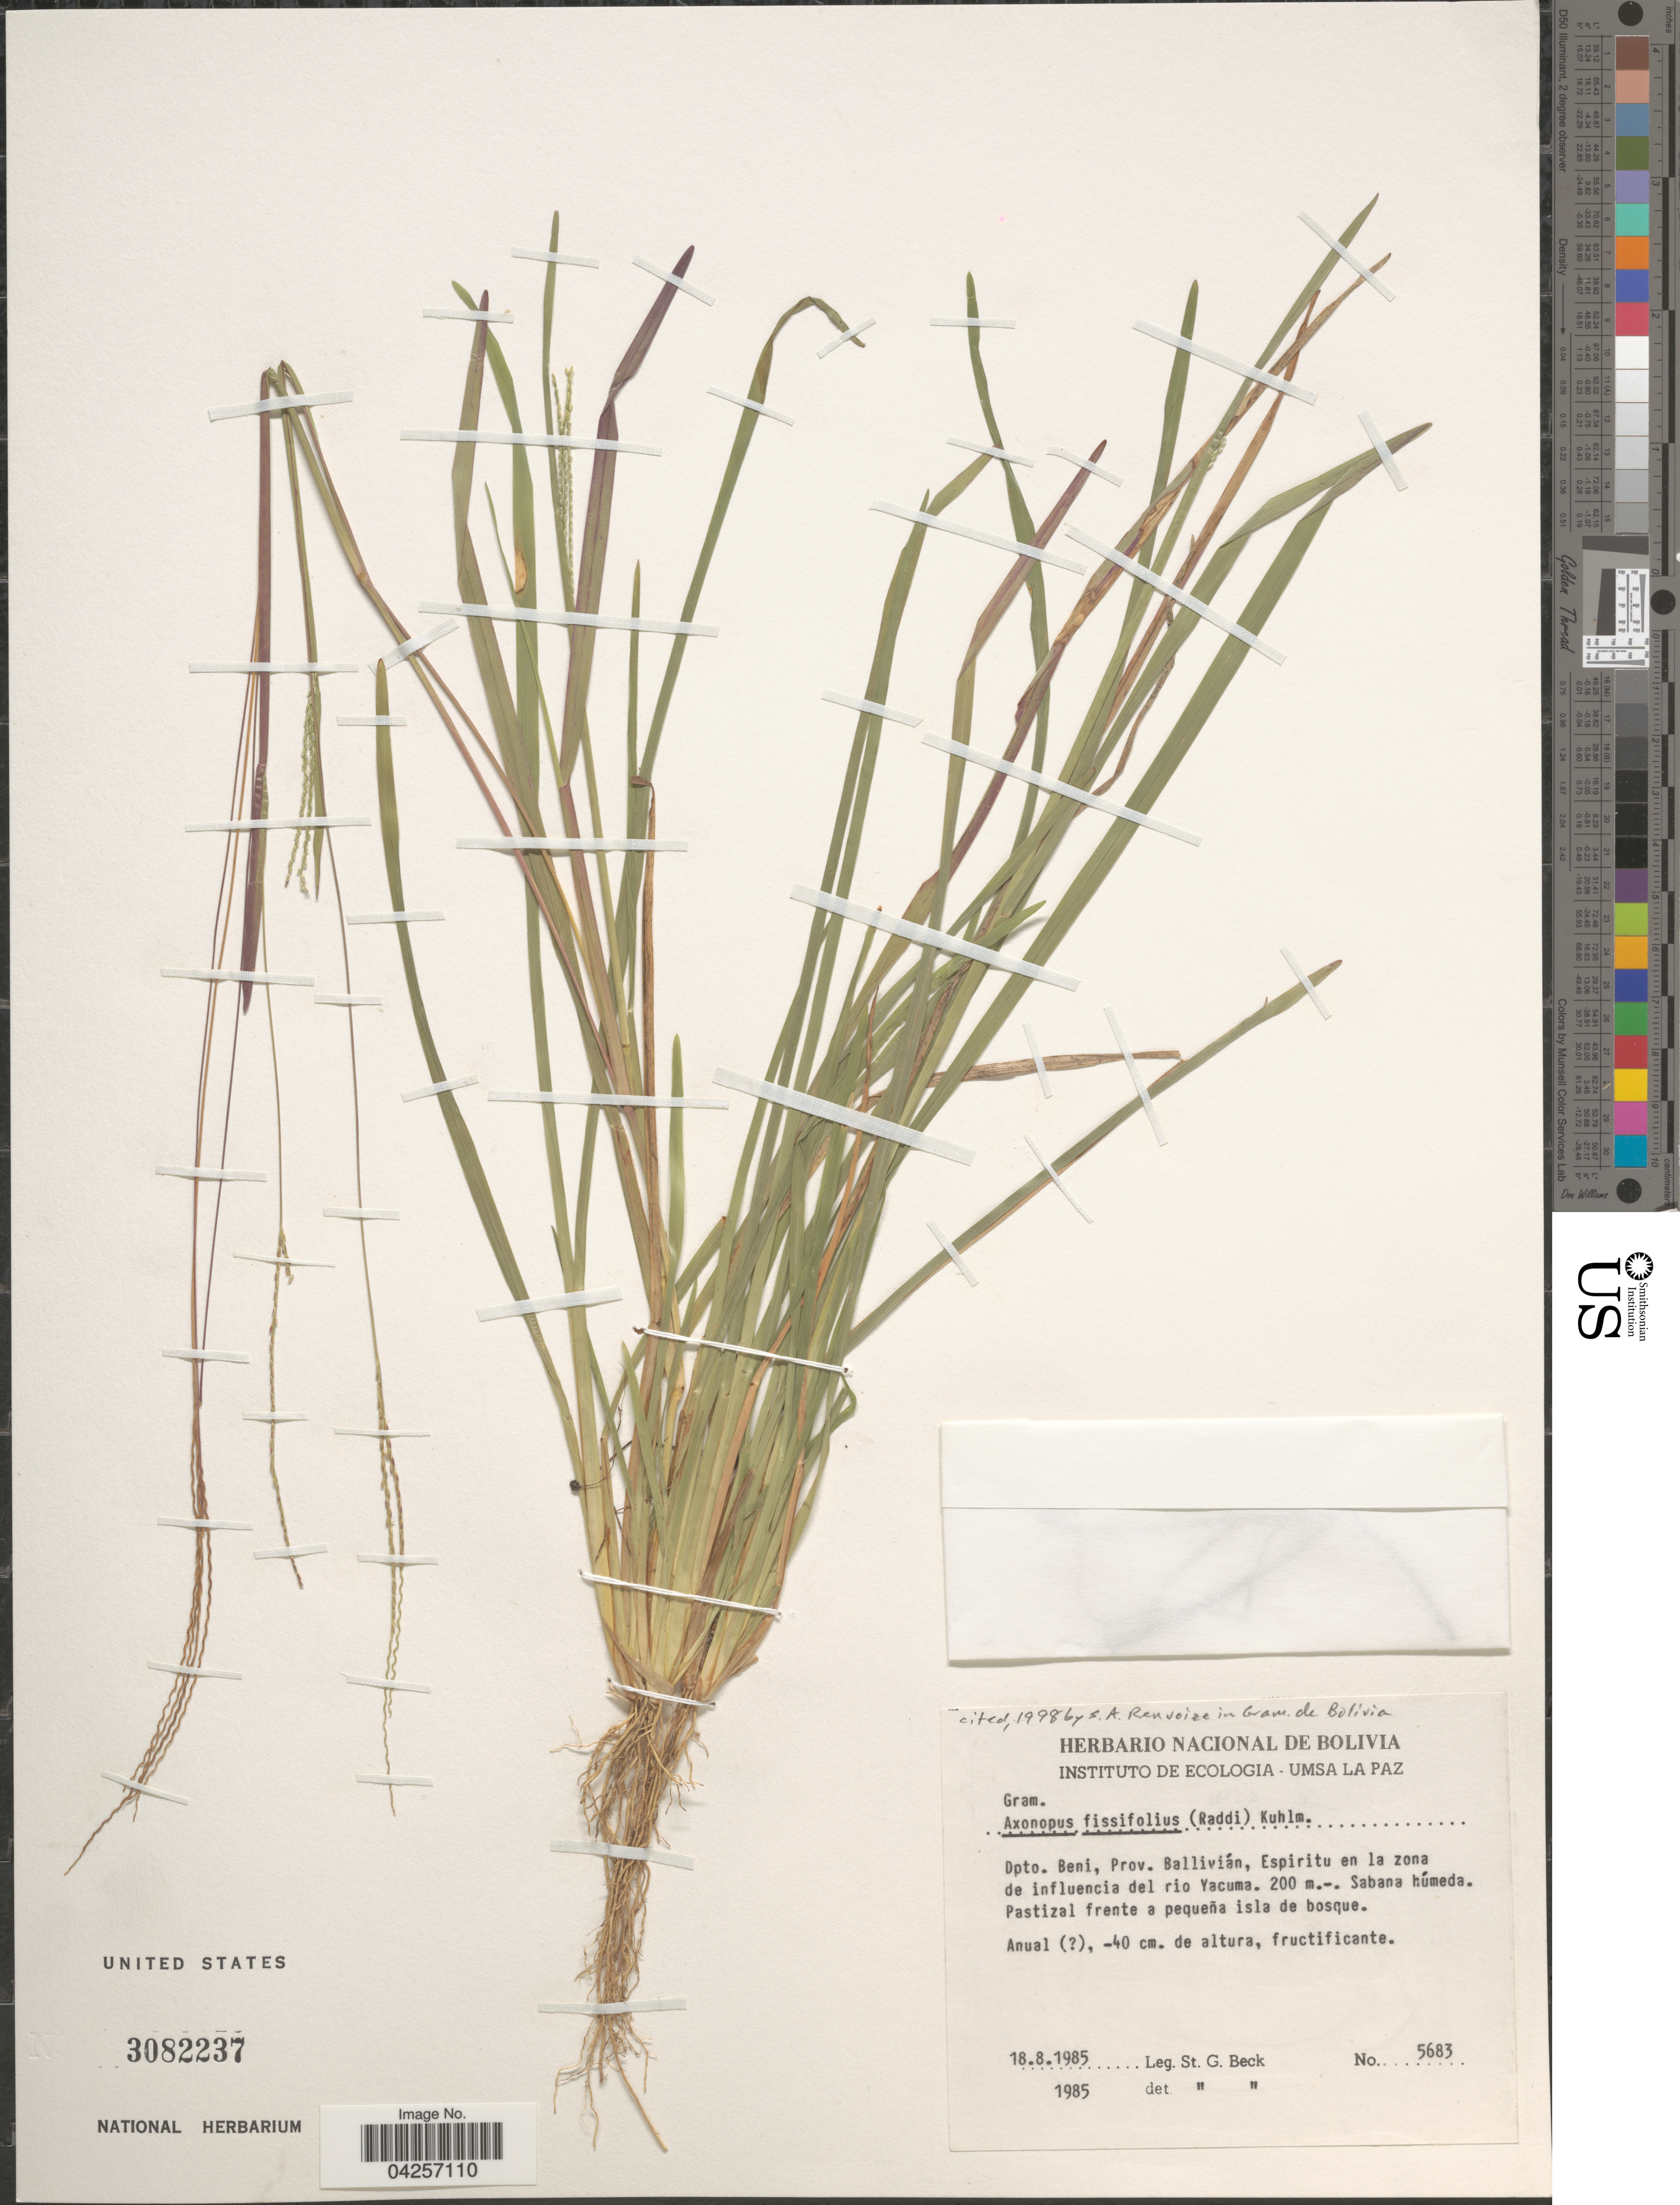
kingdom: Plantae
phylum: Tracheophyta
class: Liliopsida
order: Poales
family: Poaceae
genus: Axonopus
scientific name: Axonopus fissifolius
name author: (Raddi) Kuhlm.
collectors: S. G. Beck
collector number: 5683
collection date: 1985-08-18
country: Bolivia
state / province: Beni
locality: Dpto. Beni, Prov. Ballivián, Espiritu en la zona de influencia del rio Yacuma.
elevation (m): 200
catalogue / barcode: US 3082237